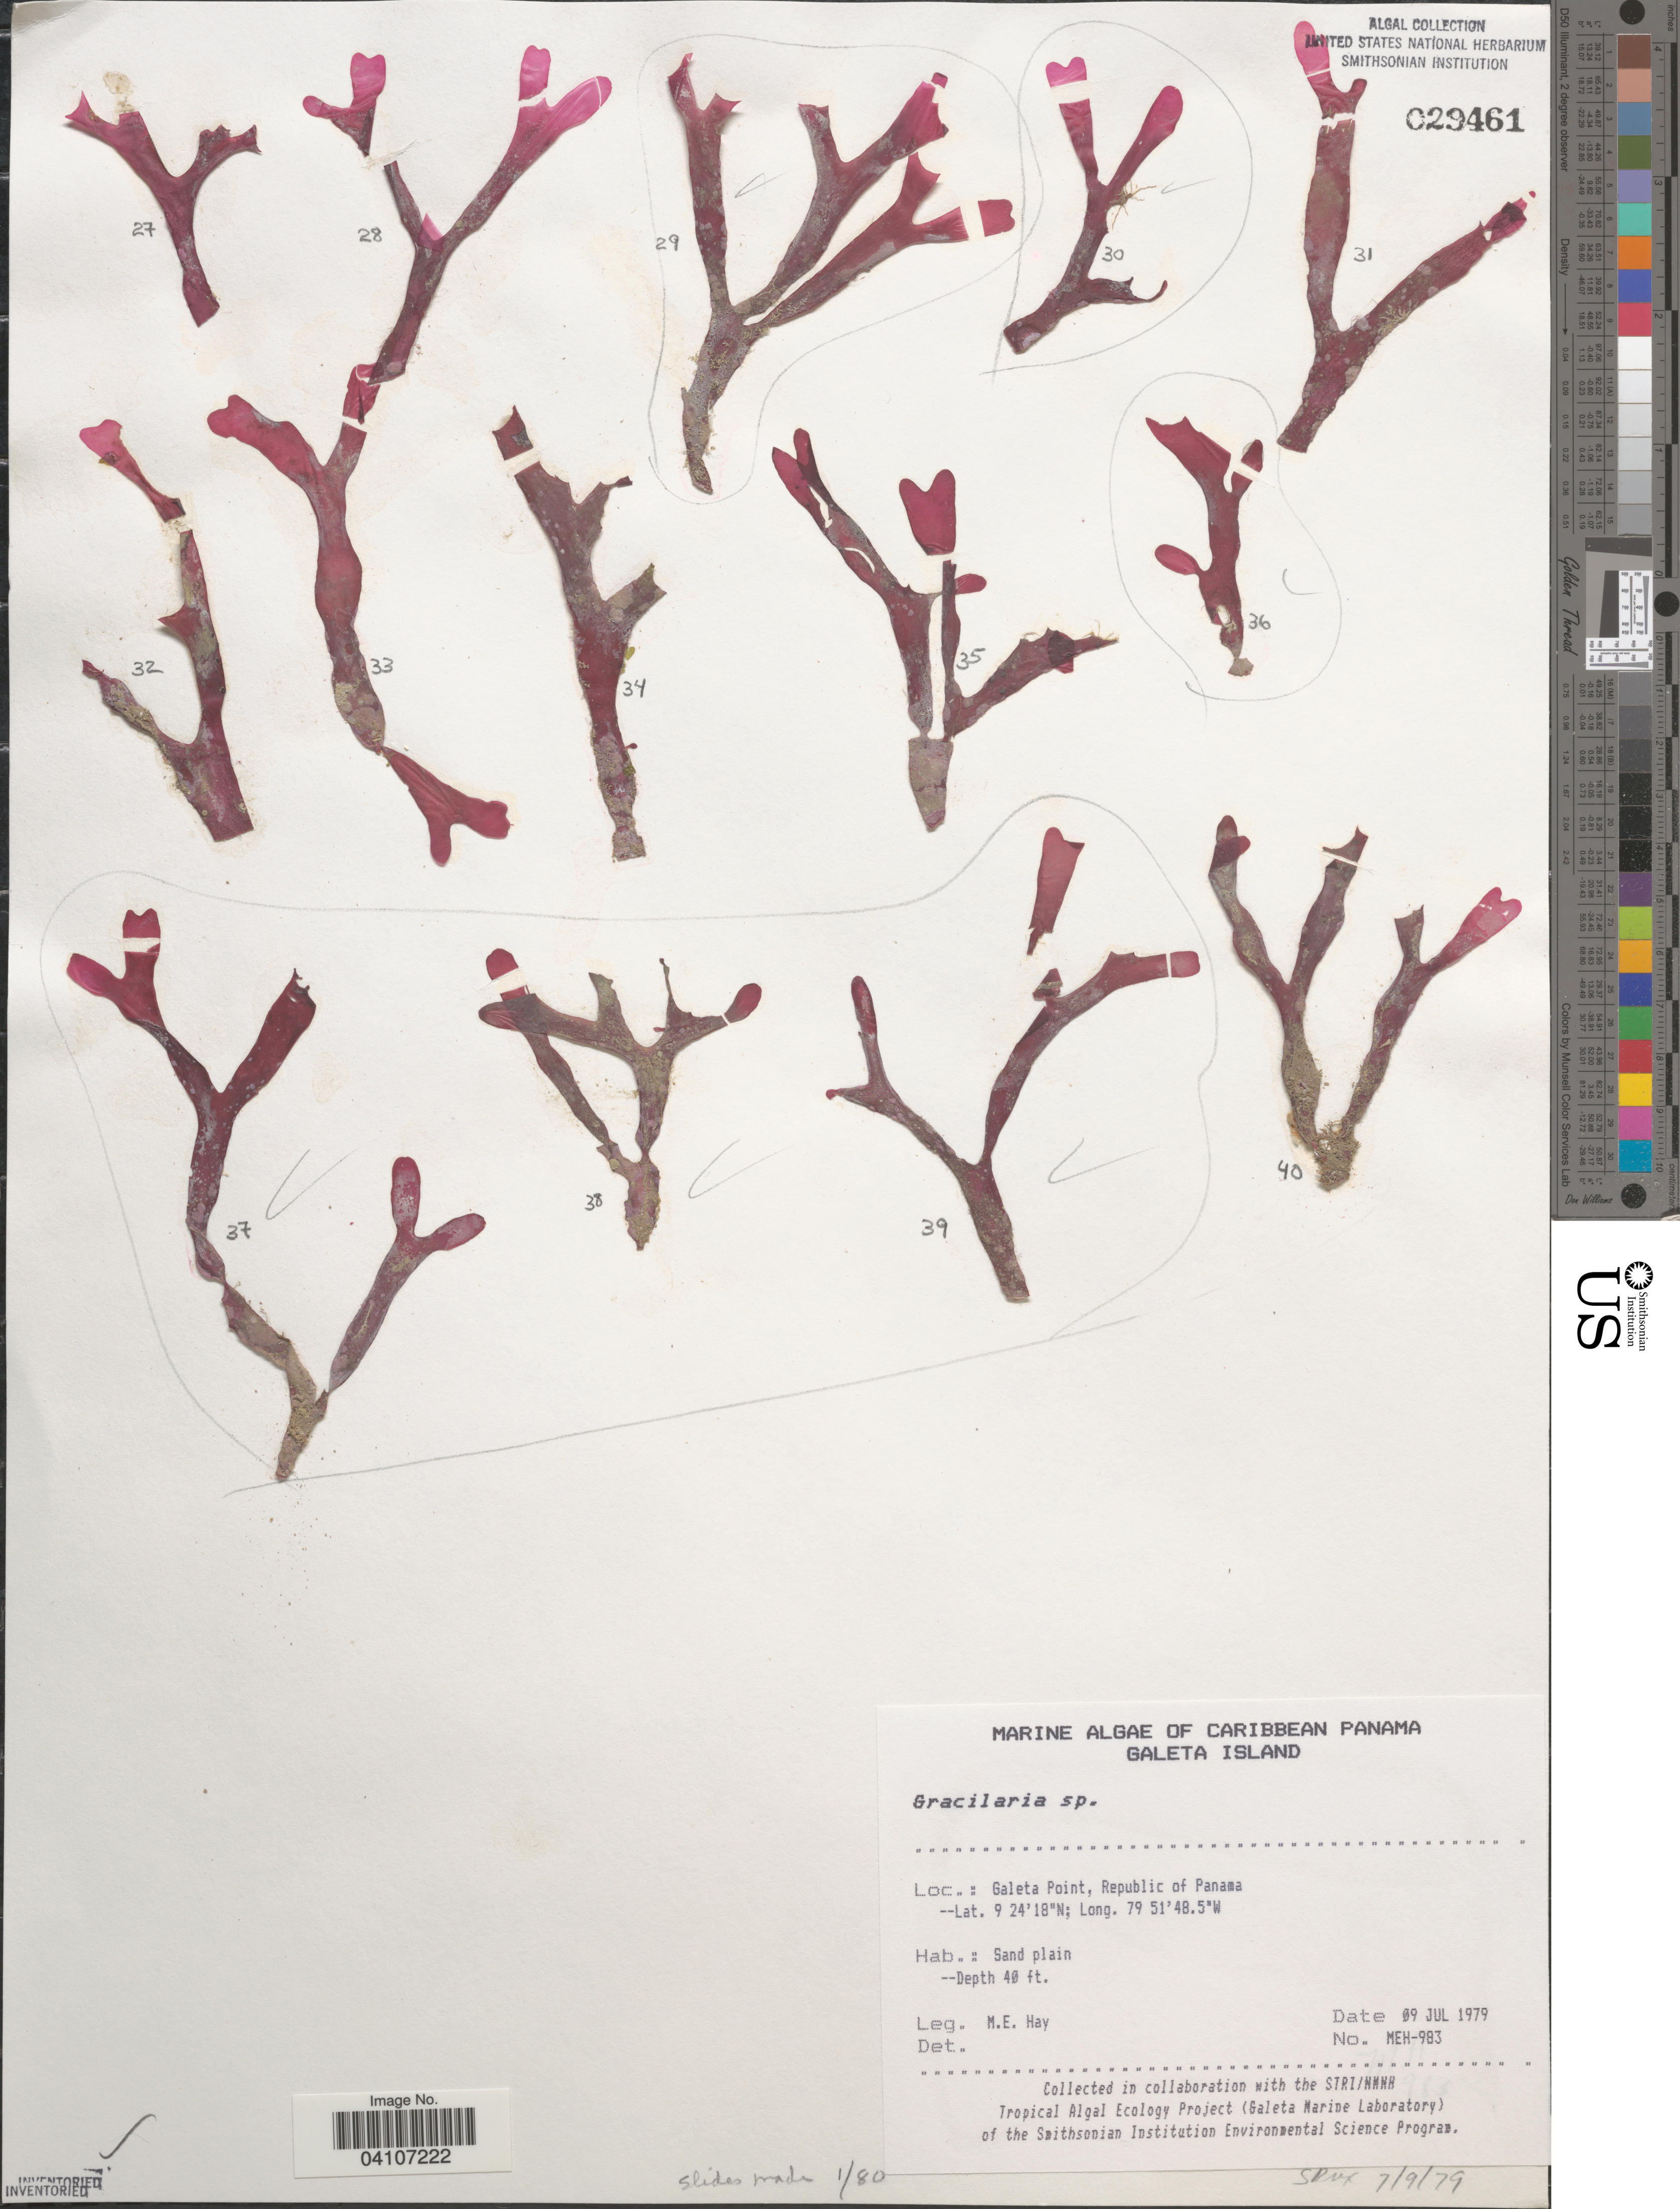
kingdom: Plantae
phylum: Rhodophyta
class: Florideophyceae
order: Gracilariales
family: Gracilariaceae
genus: Gracilaria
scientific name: Gracilaria sp.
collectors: M. E. Hay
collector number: MEH-983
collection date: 1979-07-09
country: Panama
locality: Caribbean Panama. Galeta Island. Galeta Point, Republic of Panama.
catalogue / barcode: US 29461